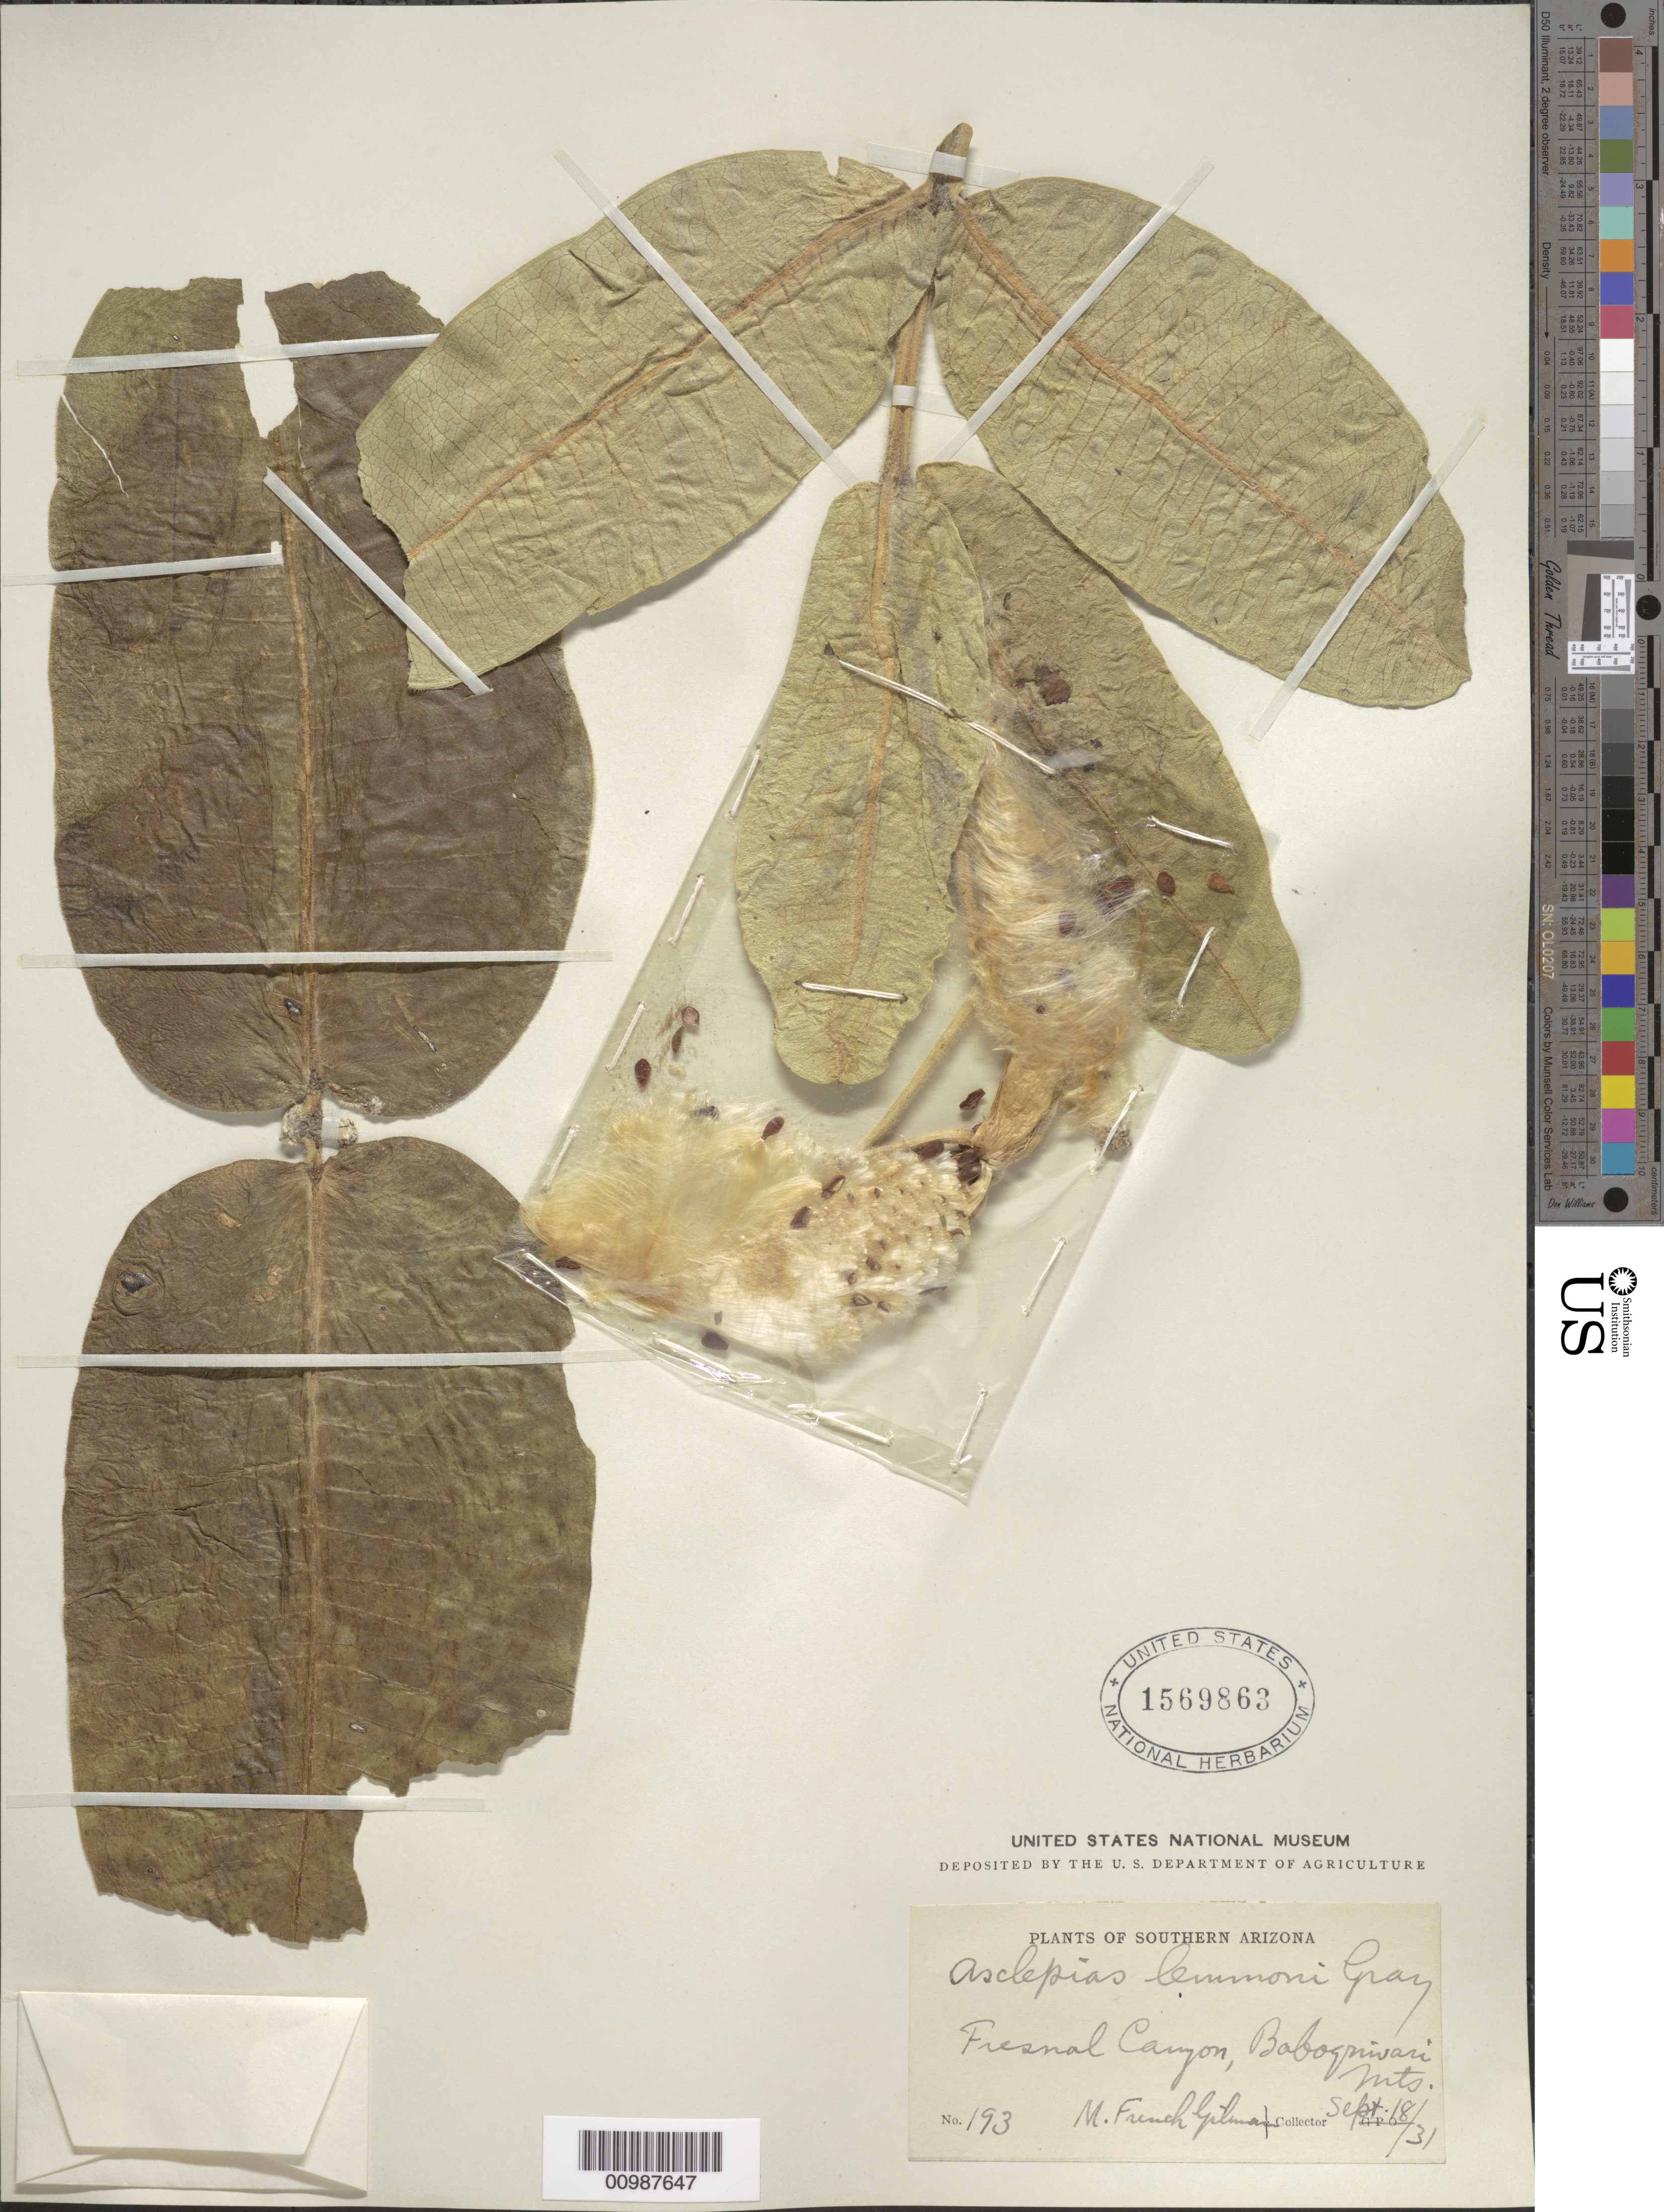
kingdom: Plantae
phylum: Tracheophyta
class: Magnoliopsida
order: Gentianales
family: Apocynaceae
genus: Asclepias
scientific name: Asclepias lemmonii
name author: A. Gray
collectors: M. F. Gilman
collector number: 193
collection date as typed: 18 Sep 1931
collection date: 1931-09-18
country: United States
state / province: Arizona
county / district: Coconino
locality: Fresnal Canyon; Baboquivari Mountains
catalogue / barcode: US 1569863